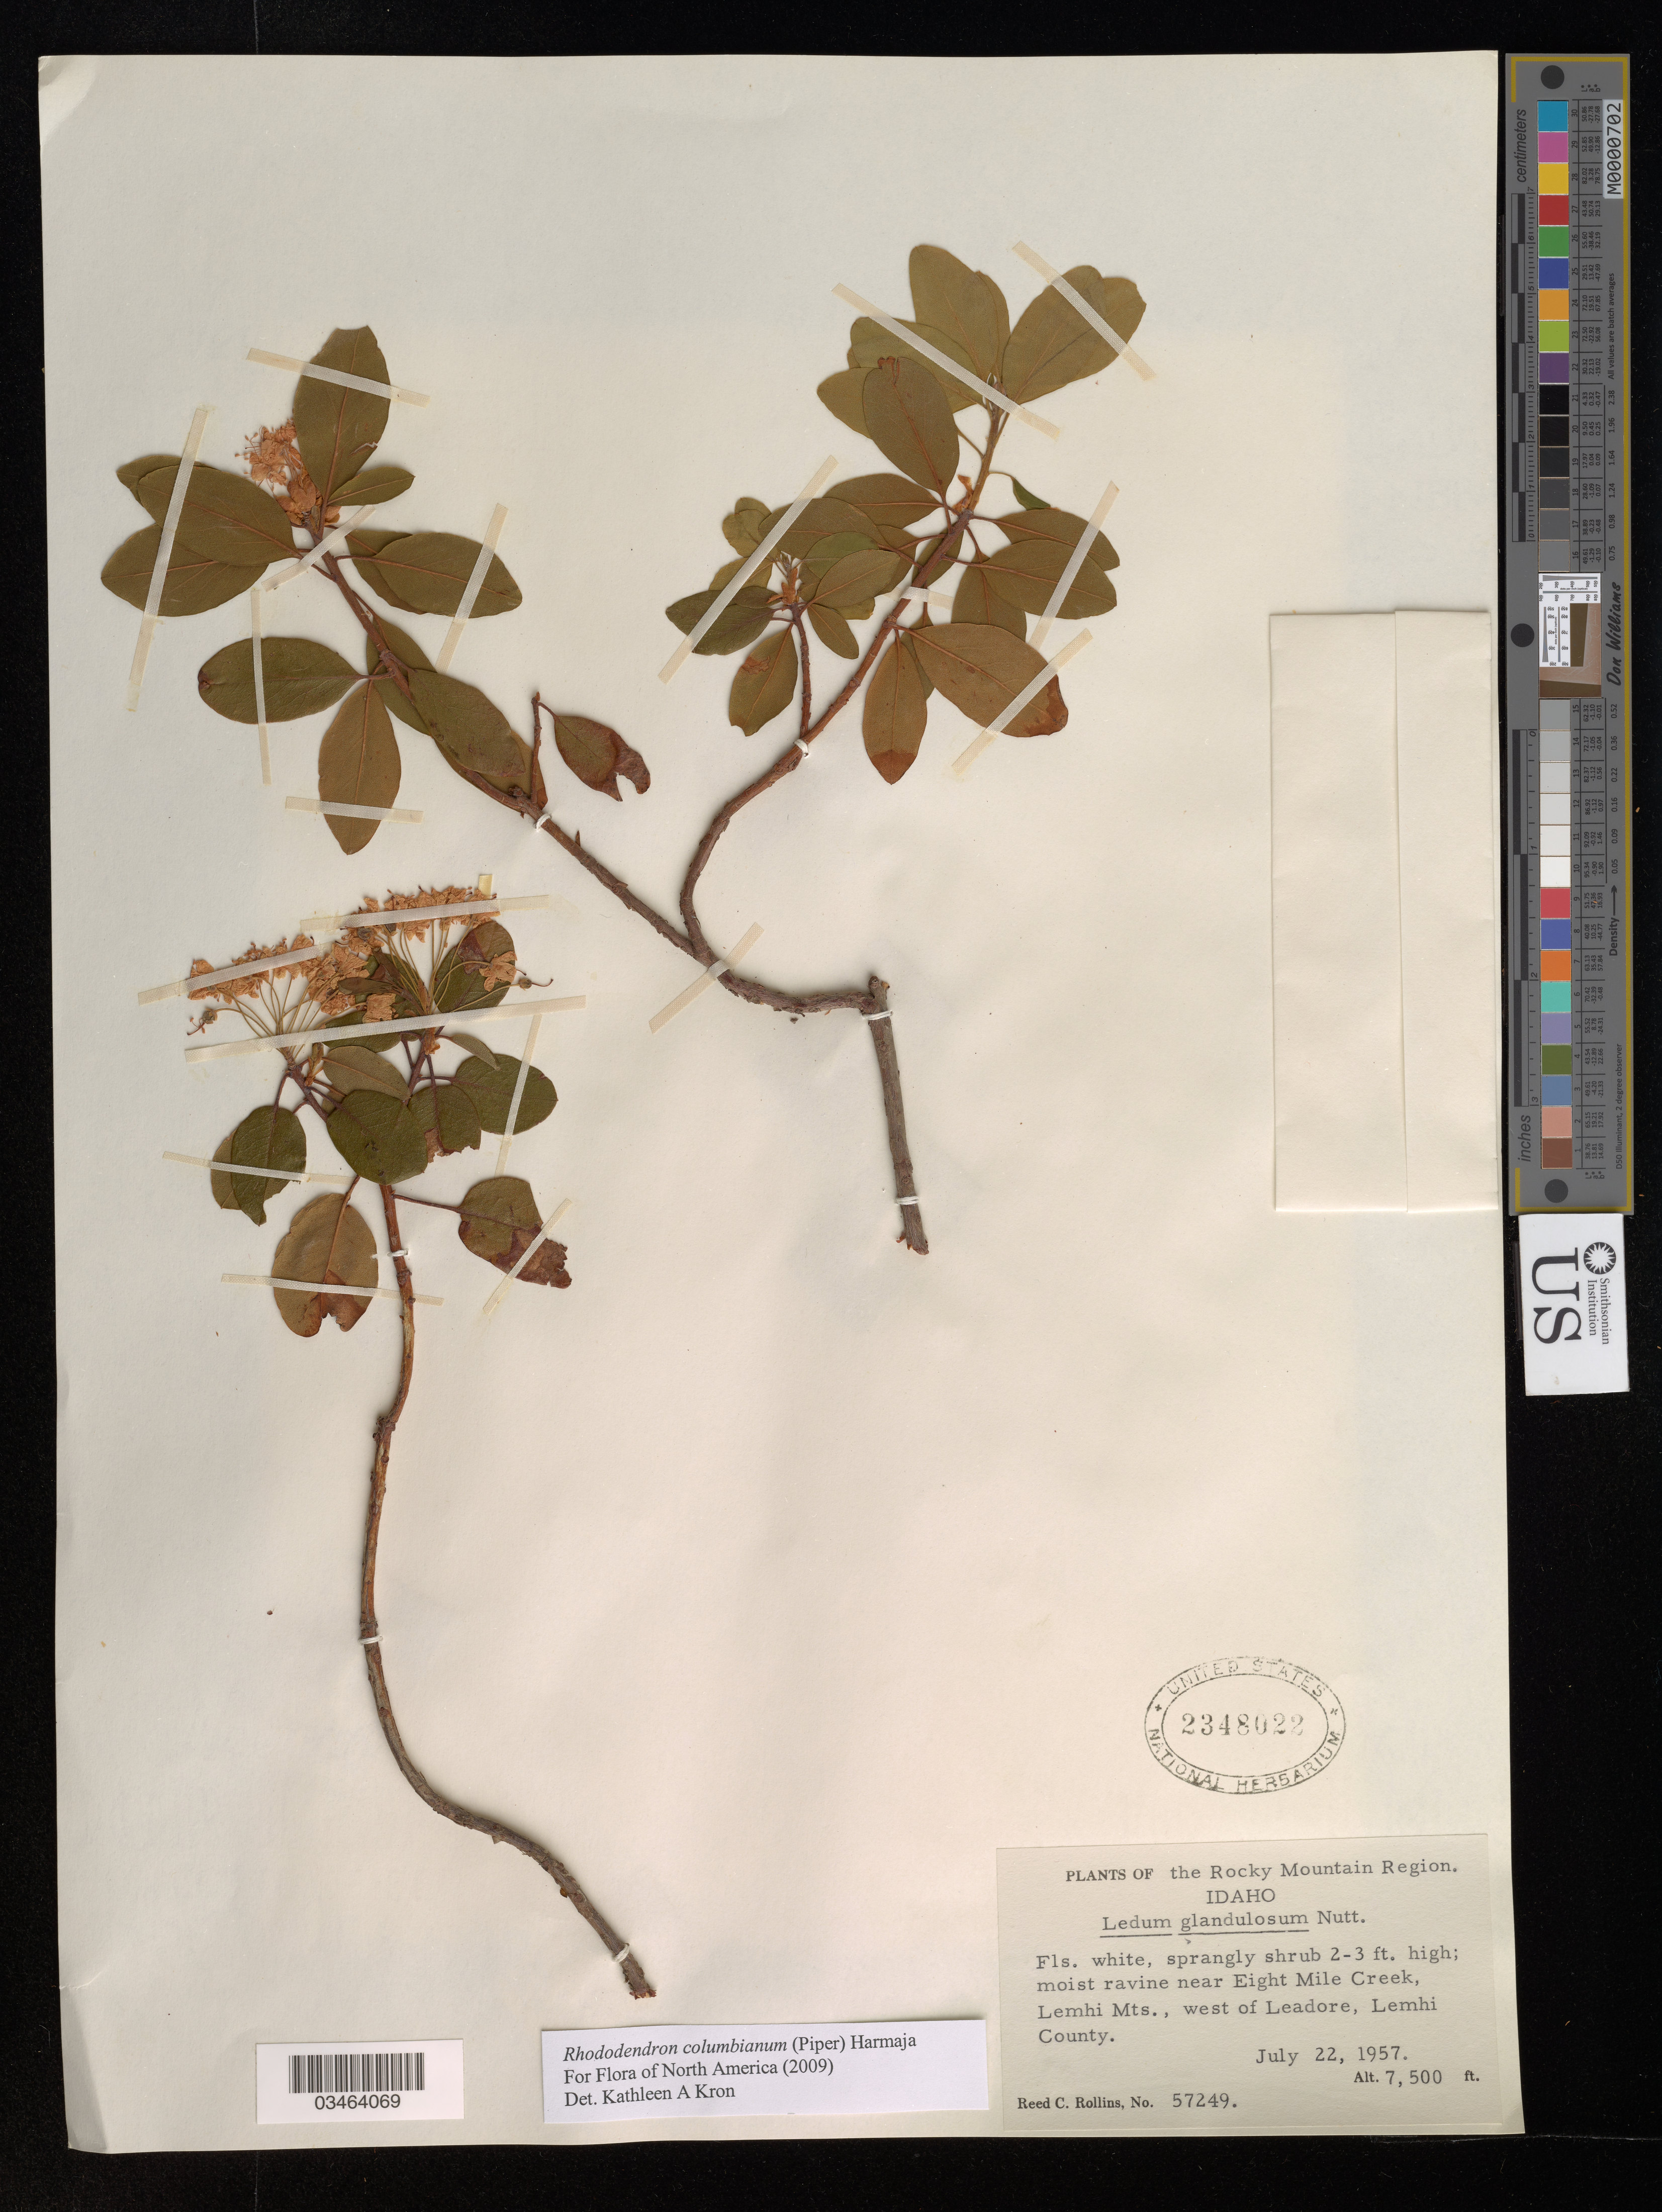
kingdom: Plantae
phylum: Tracheophyta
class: Magnoliopsida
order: Ericales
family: Ericaceae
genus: Ledum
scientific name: Ledum glandulosum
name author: Nutt.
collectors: R. C. Rollins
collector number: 57249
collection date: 1957-07-22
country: United States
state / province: Idaho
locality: Rocky Mountain Region. Moist ravine near Eight Mile Creek, Lemhi Mts., west of Leadore, Lemhi County.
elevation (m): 2286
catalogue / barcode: US 2348022